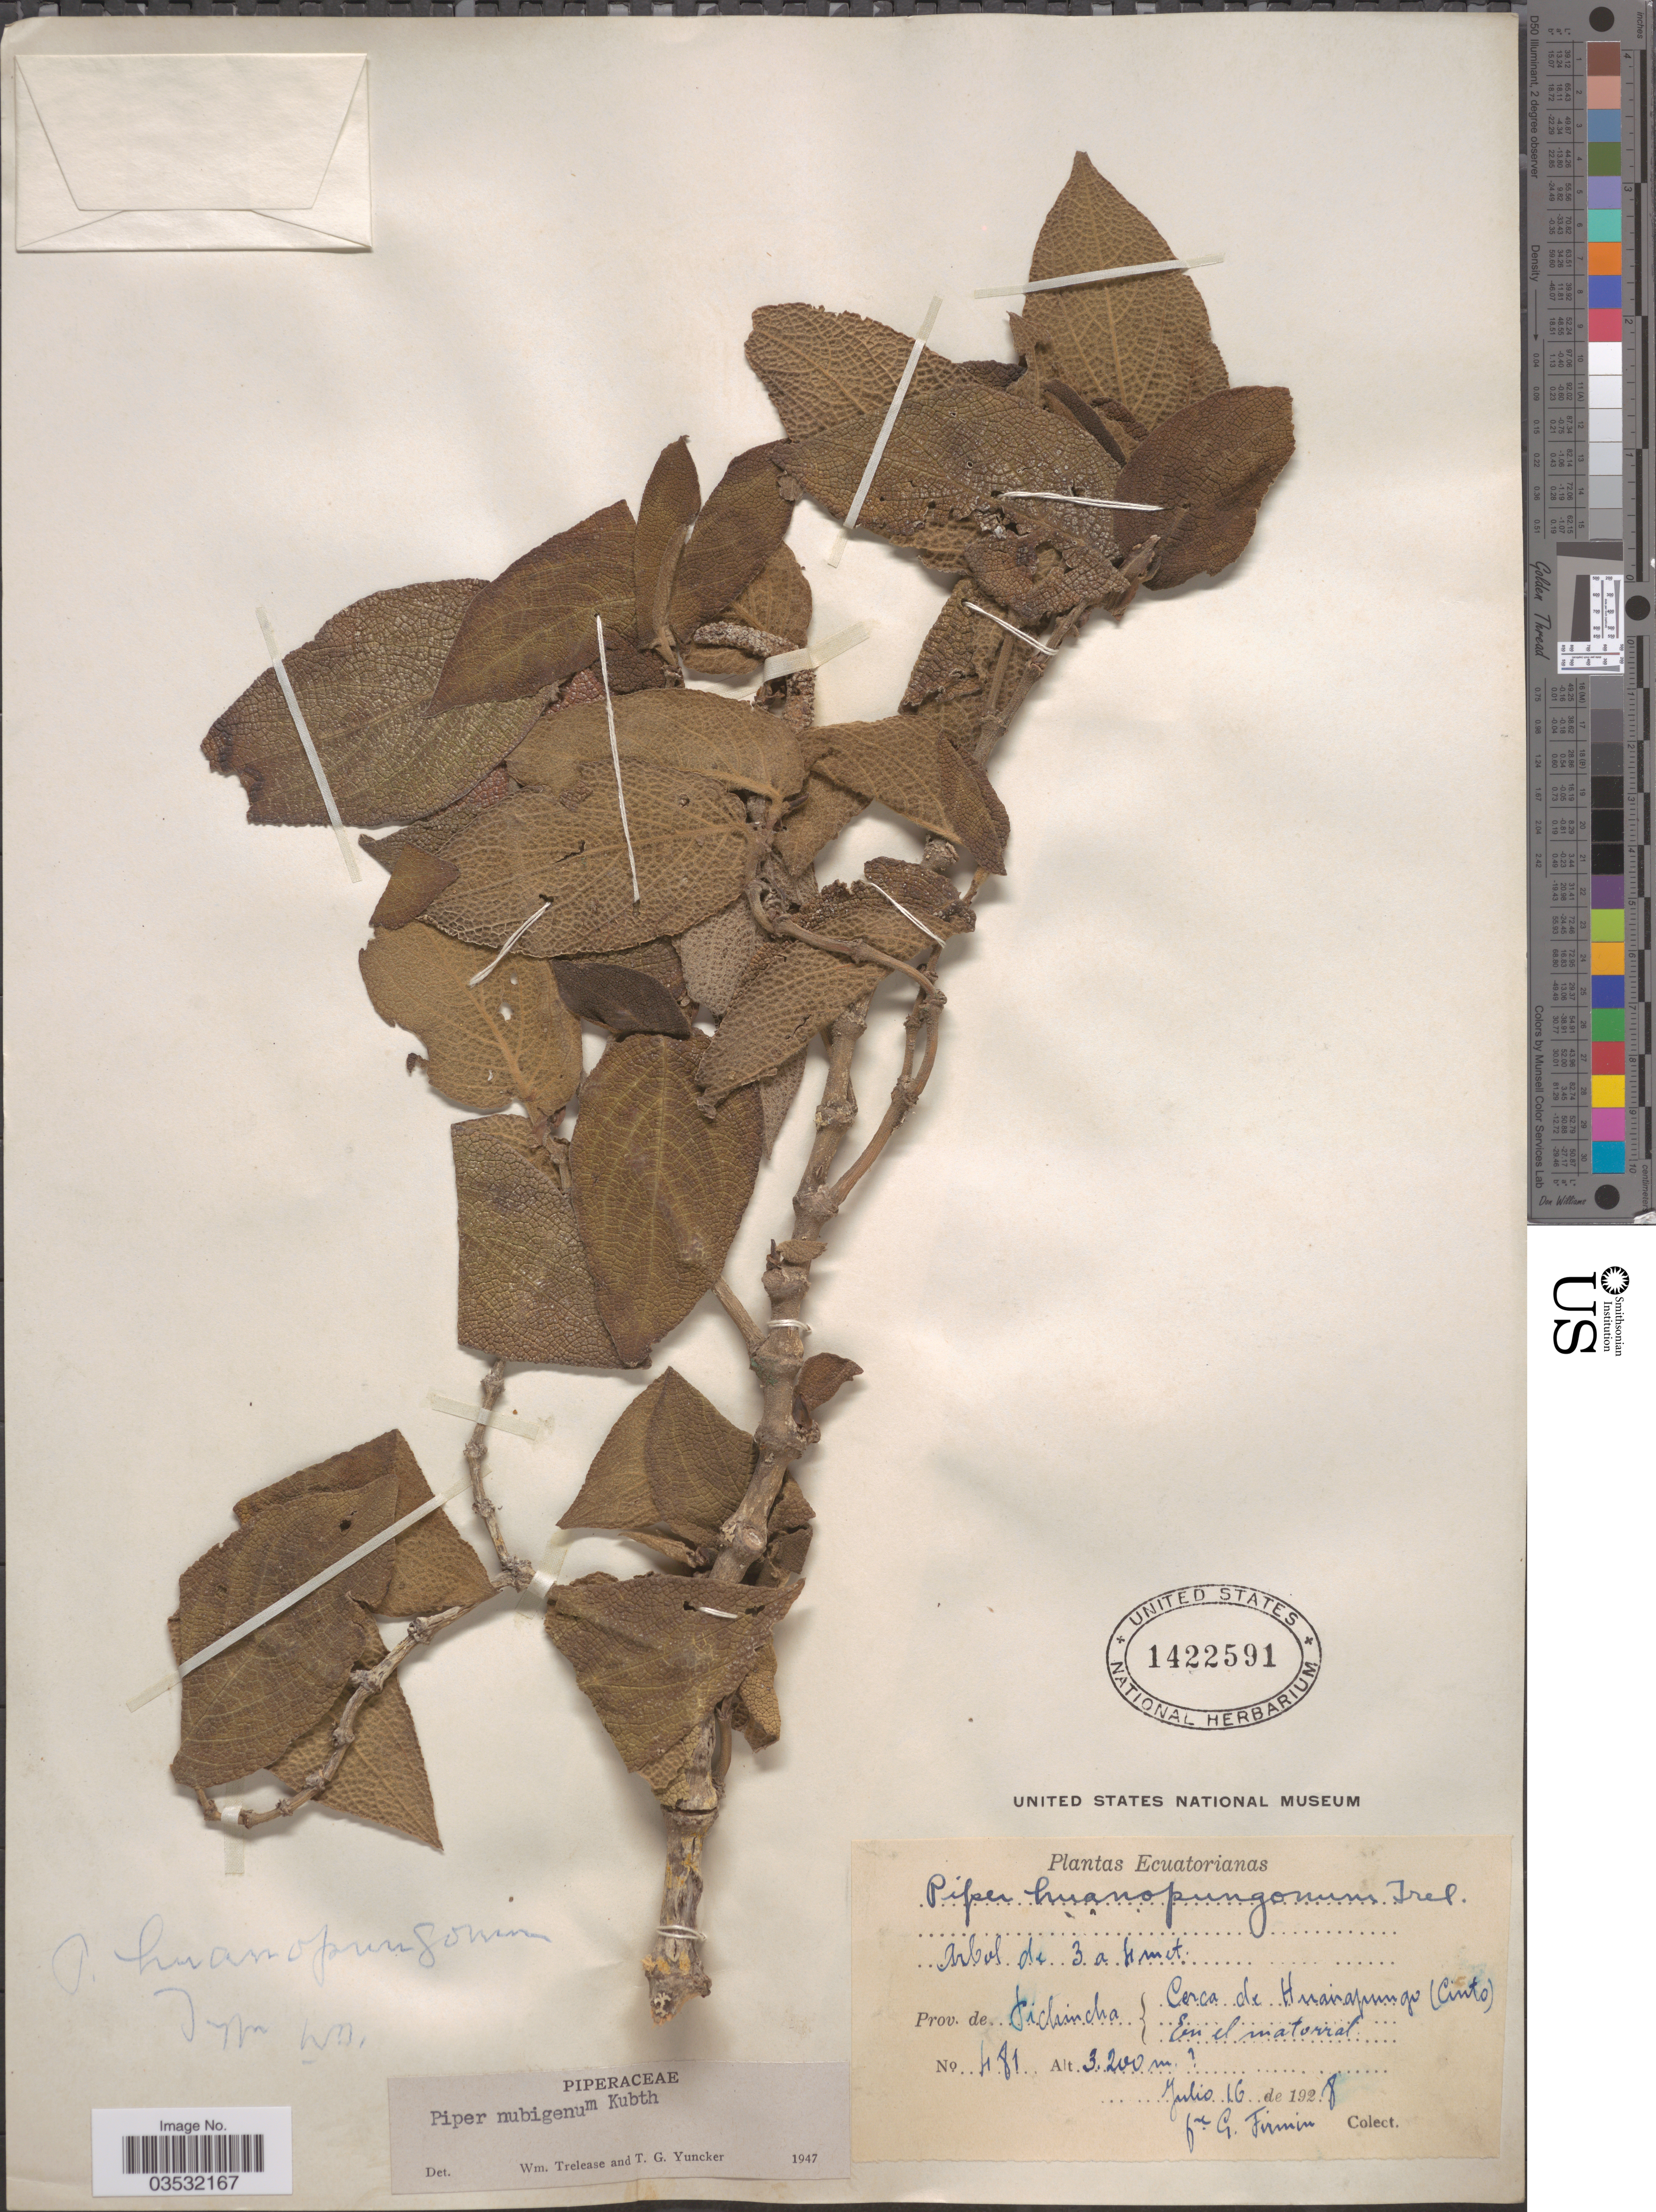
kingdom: Plantae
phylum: Tracheophyta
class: Magnoliopsida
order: Piperales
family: Piperaceae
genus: Piper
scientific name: Piper nubigenum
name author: Kunth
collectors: F. Firmin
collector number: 481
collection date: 1928-07-16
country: Ecuador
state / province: Pichincha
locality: Cerca de Huanapungo (Cinto). En el matorral.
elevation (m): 3200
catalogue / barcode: US 1422591